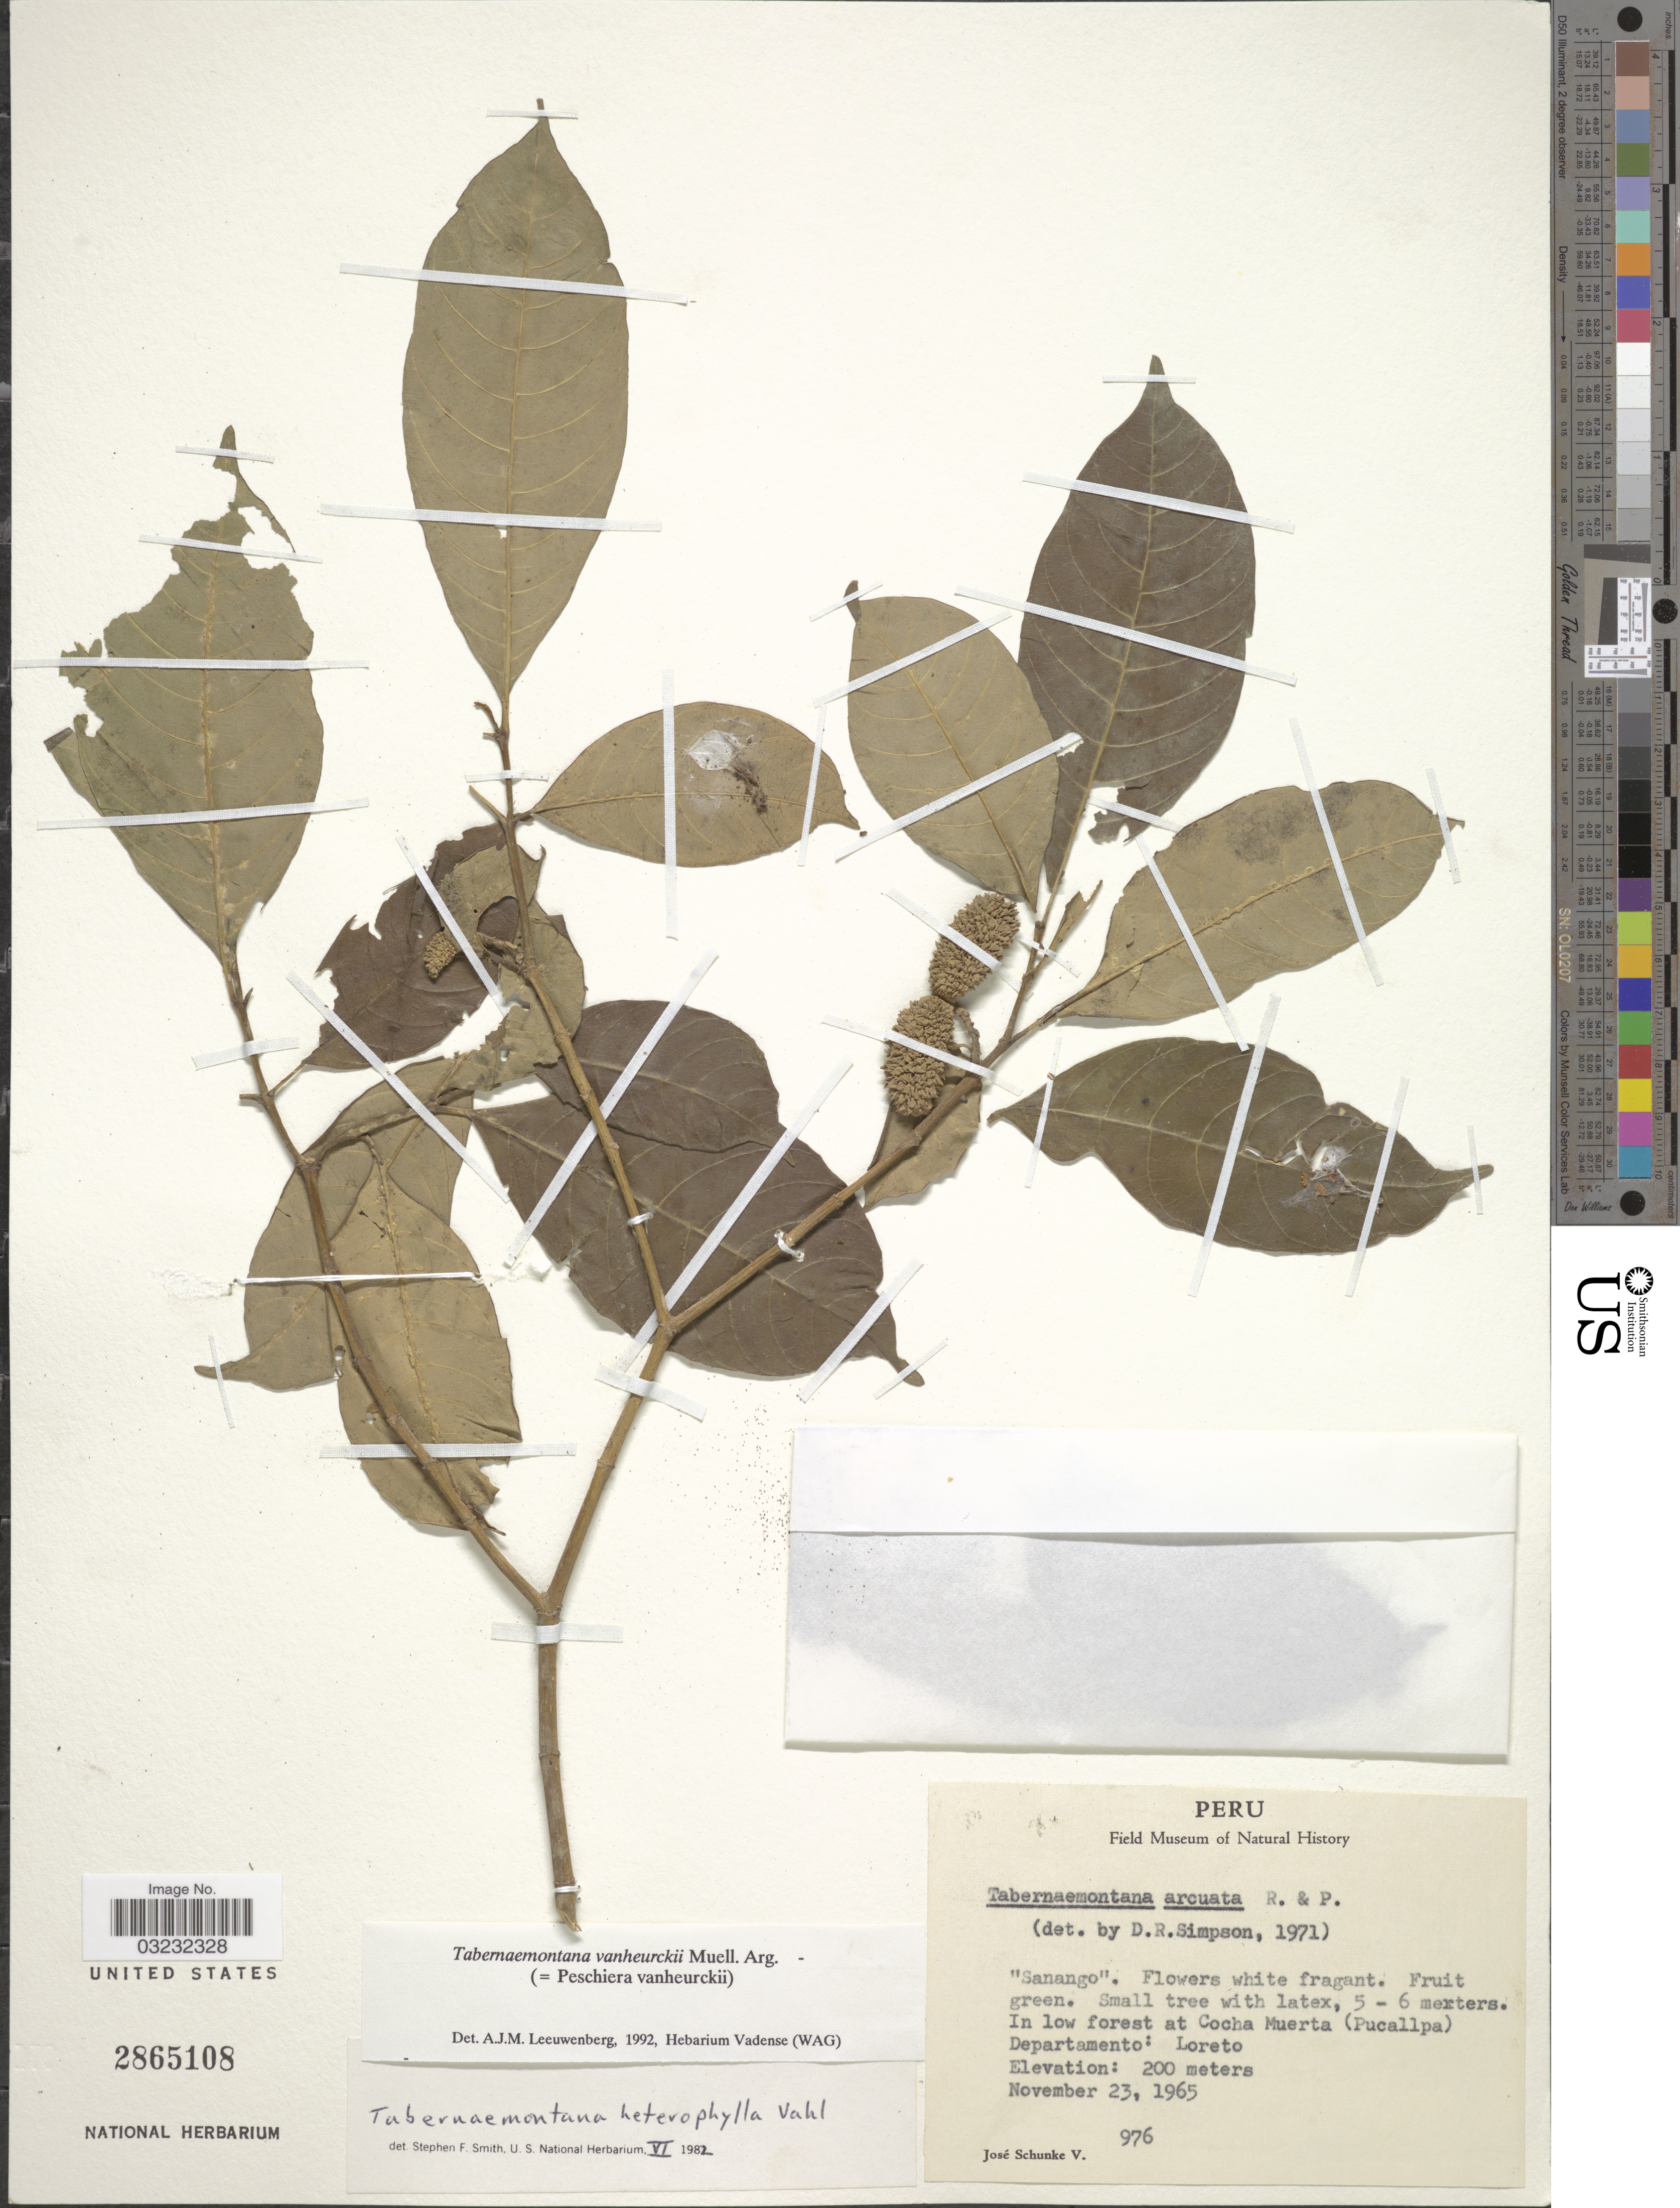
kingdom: Plantae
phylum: Tracheophyta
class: Magnoliopsida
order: Gentianales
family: Apocynaceae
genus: Tabernaemontana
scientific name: Tabernaemontana vanheurckii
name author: Müll. Arg.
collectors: J. Schunke Vigo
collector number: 976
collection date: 1965-11-23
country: Peru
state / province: Loreto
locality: In low forest at Cocha Muerta (Pucallpa), Departamento: Loreto.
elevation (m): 200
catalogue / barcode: US 2865108